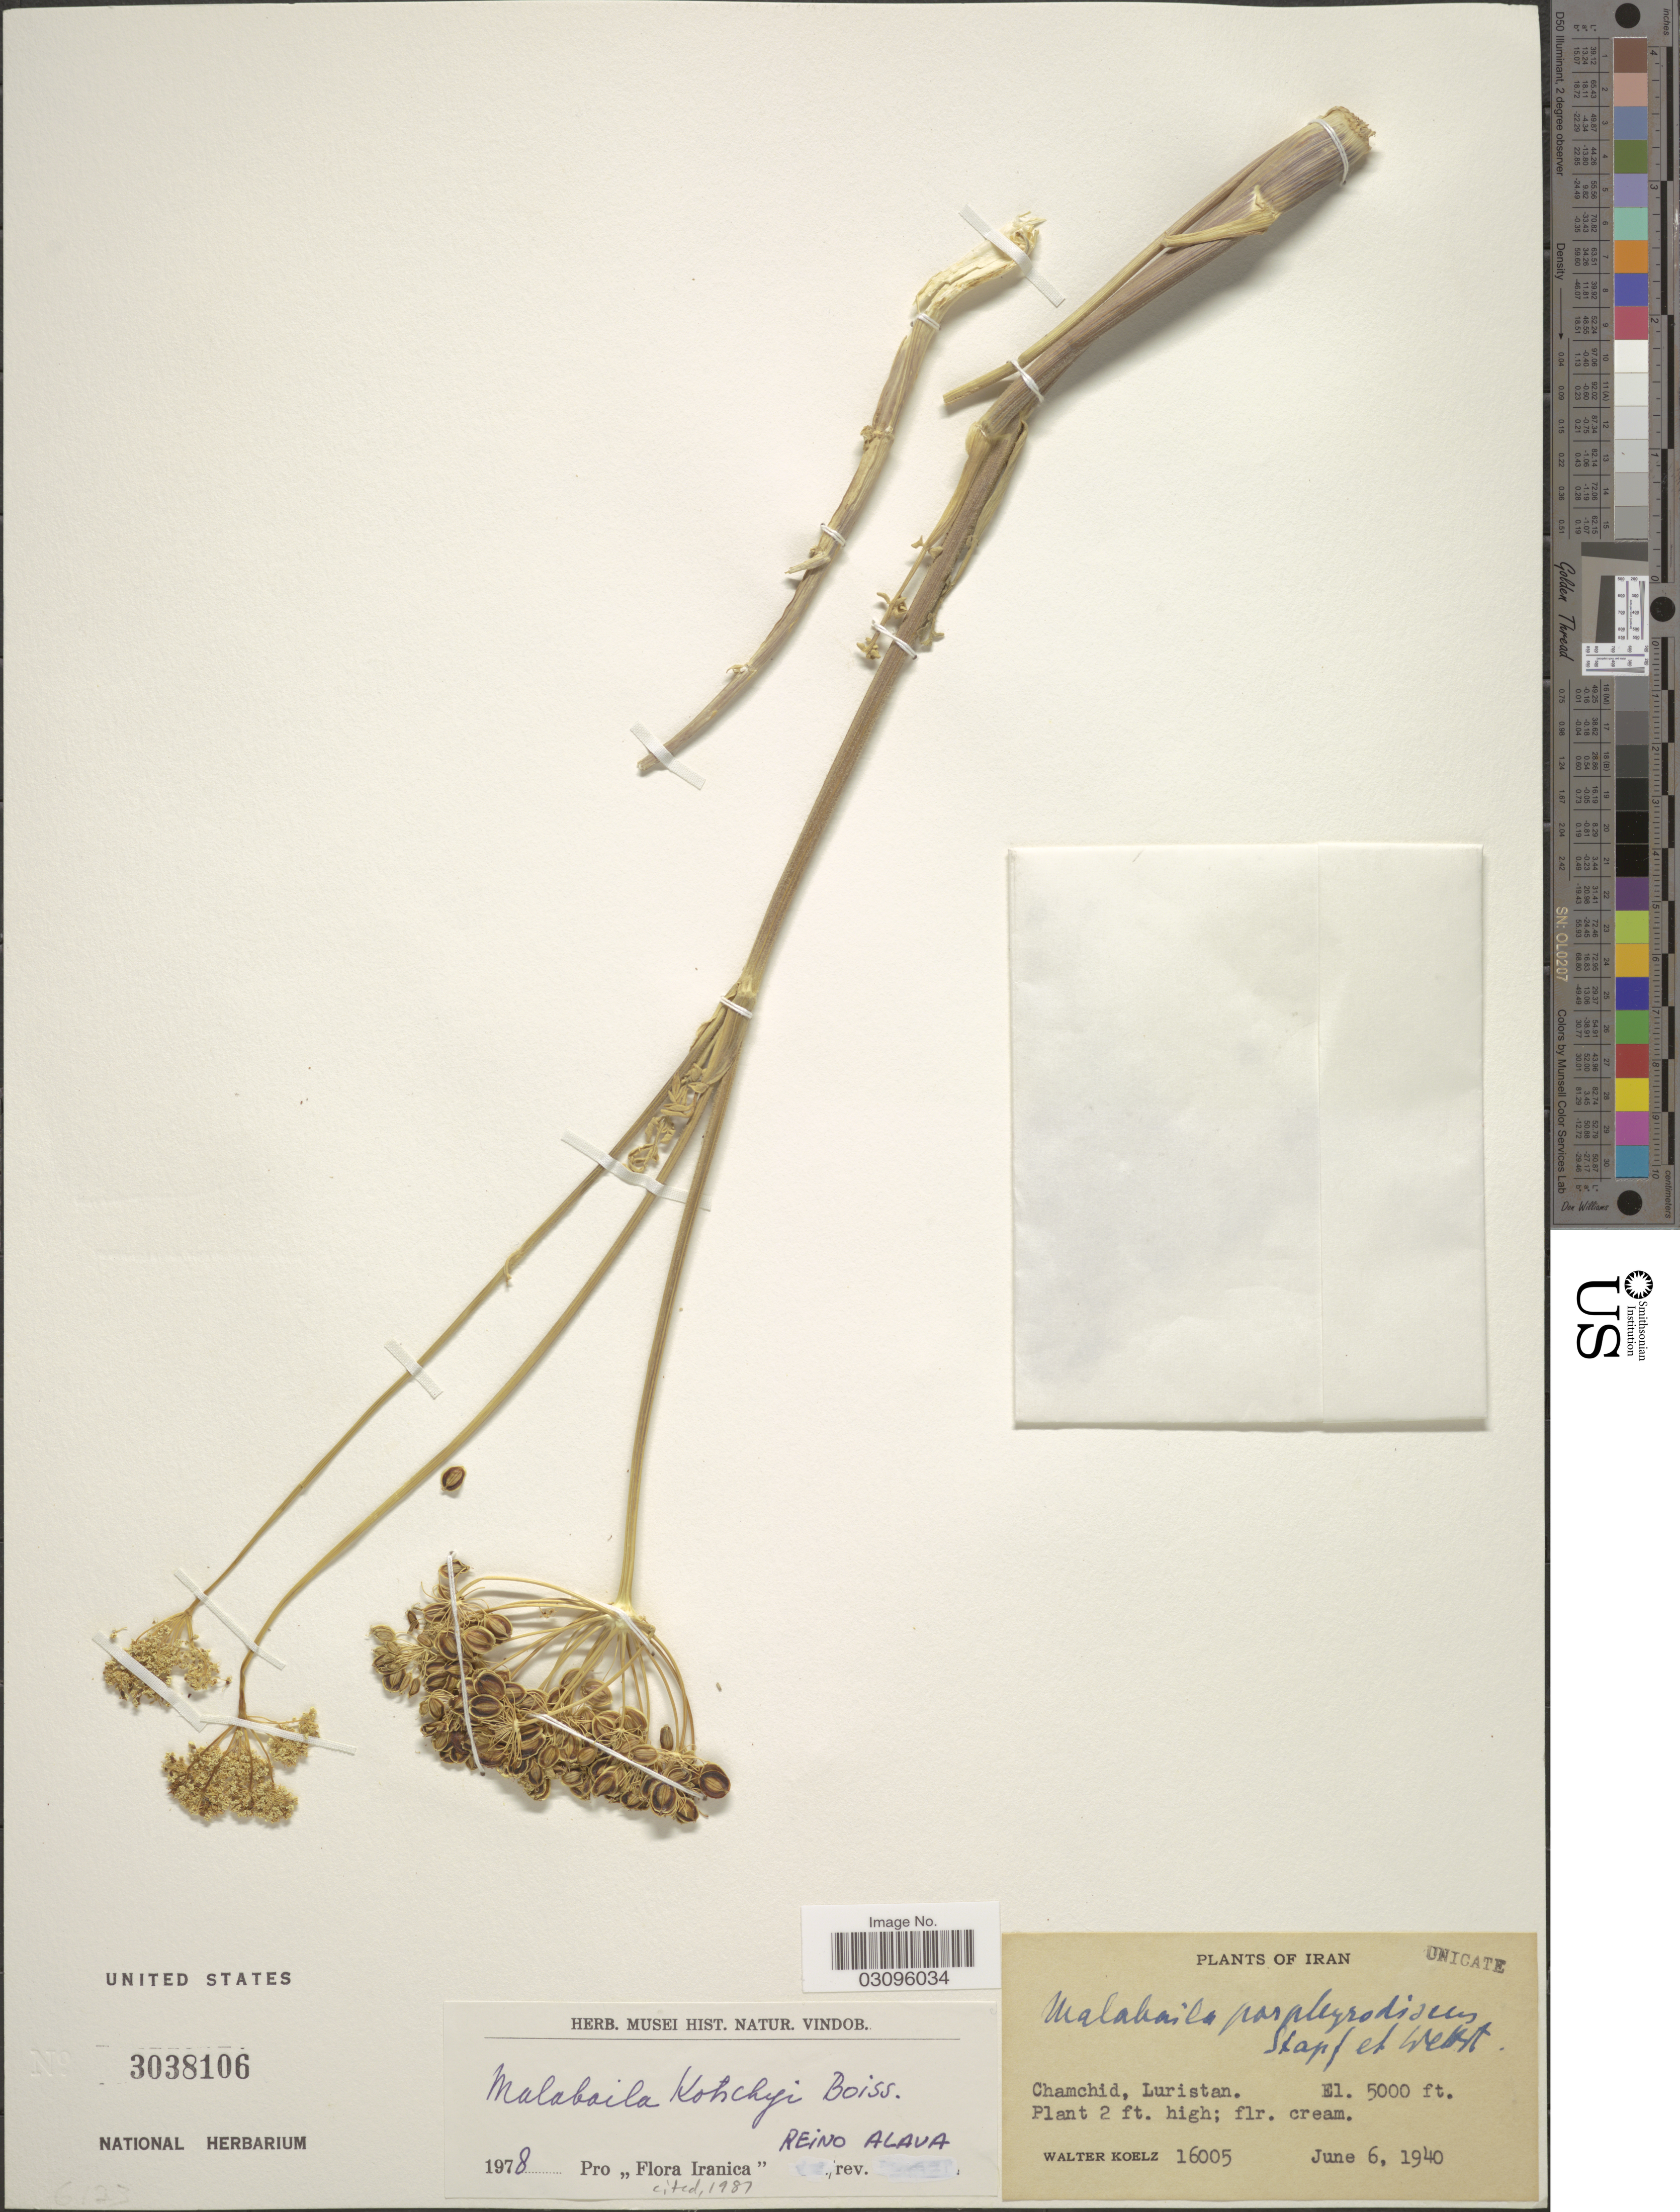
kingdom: Plantae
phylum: Tracheophyta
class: Magnoliopsida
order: Apiales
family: Apiaceae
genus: Malabaila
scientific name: Malabaila kotschyi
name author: Boiss.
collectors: W. N. Koelz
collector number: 16005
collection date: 1940-06-06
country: Iran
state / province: Lorestan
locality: Chamchid, Luristan.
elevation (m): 1524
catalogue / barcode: US 3038106